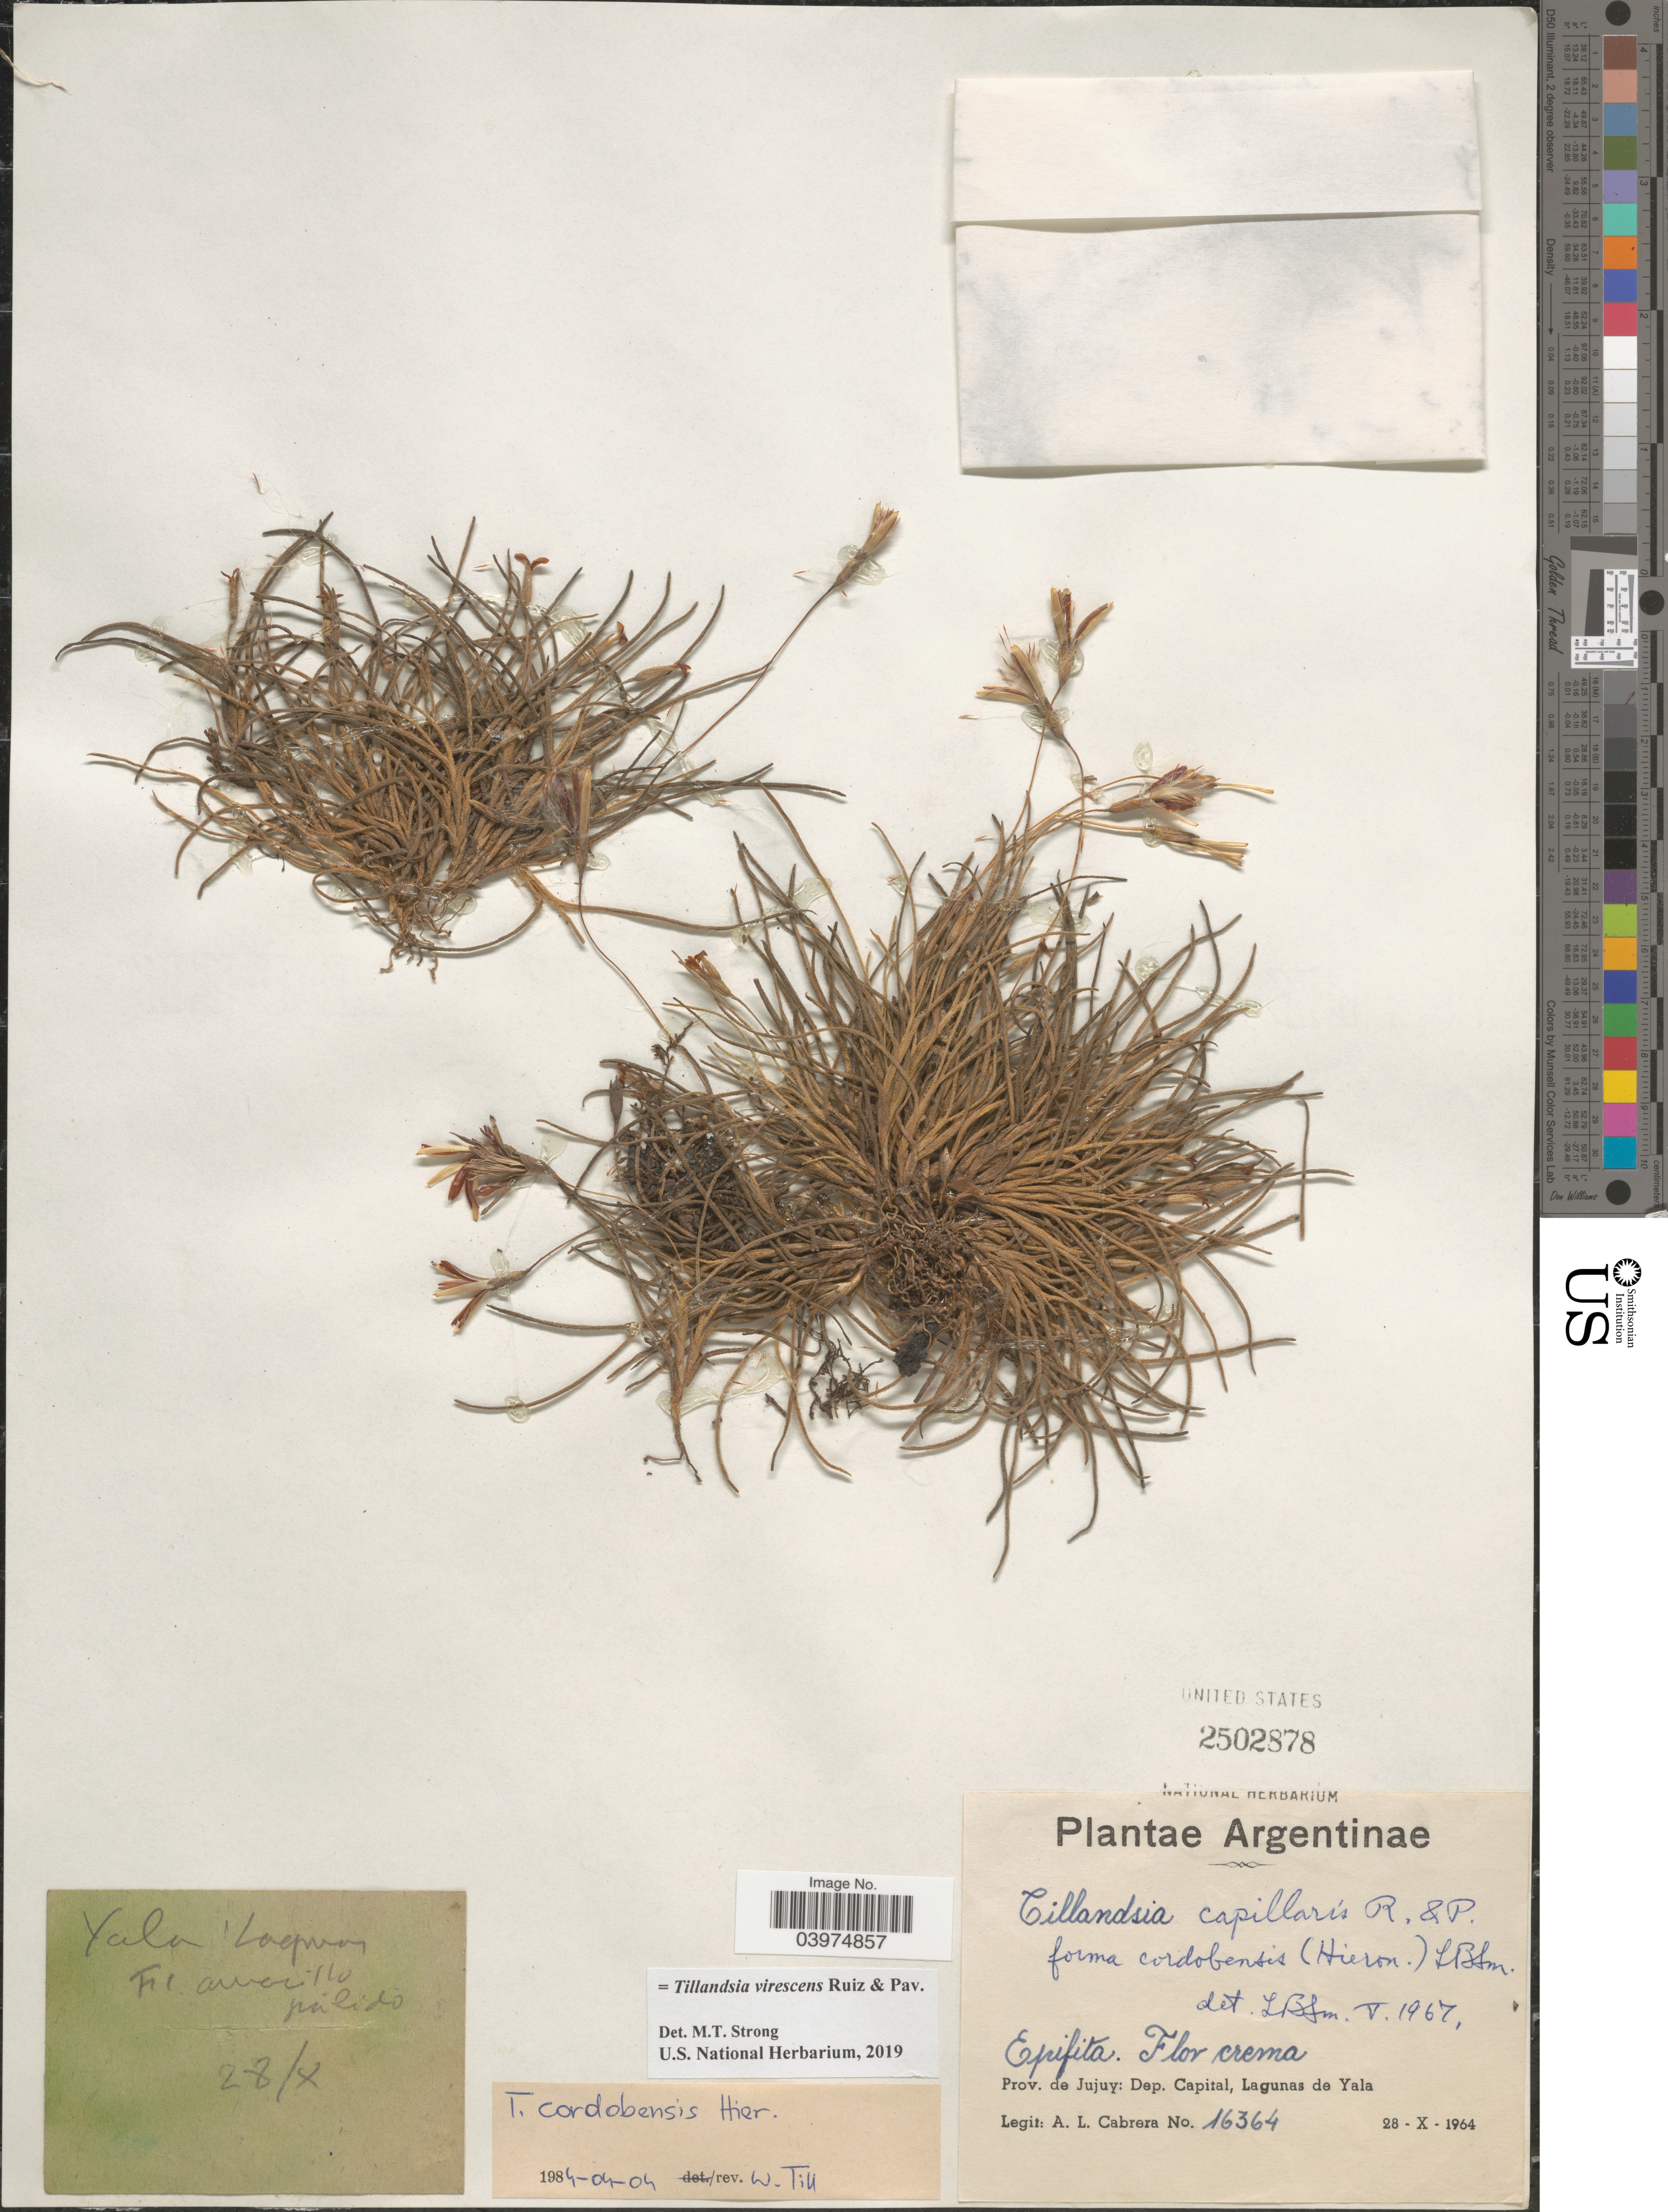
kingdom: Plantae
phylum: Tracheophyta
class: Liliopsida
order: Poales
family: Bromeliaceae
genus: Tillandsia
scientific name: Tillandsia virescens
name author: Ruiz & Pav.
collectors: A. L. Cabrera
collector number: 16364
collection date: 1964-10-28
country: Argentina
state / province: Jujuy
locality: Dep. Capital, Lagunas de Yala.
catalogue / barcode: US 2502878